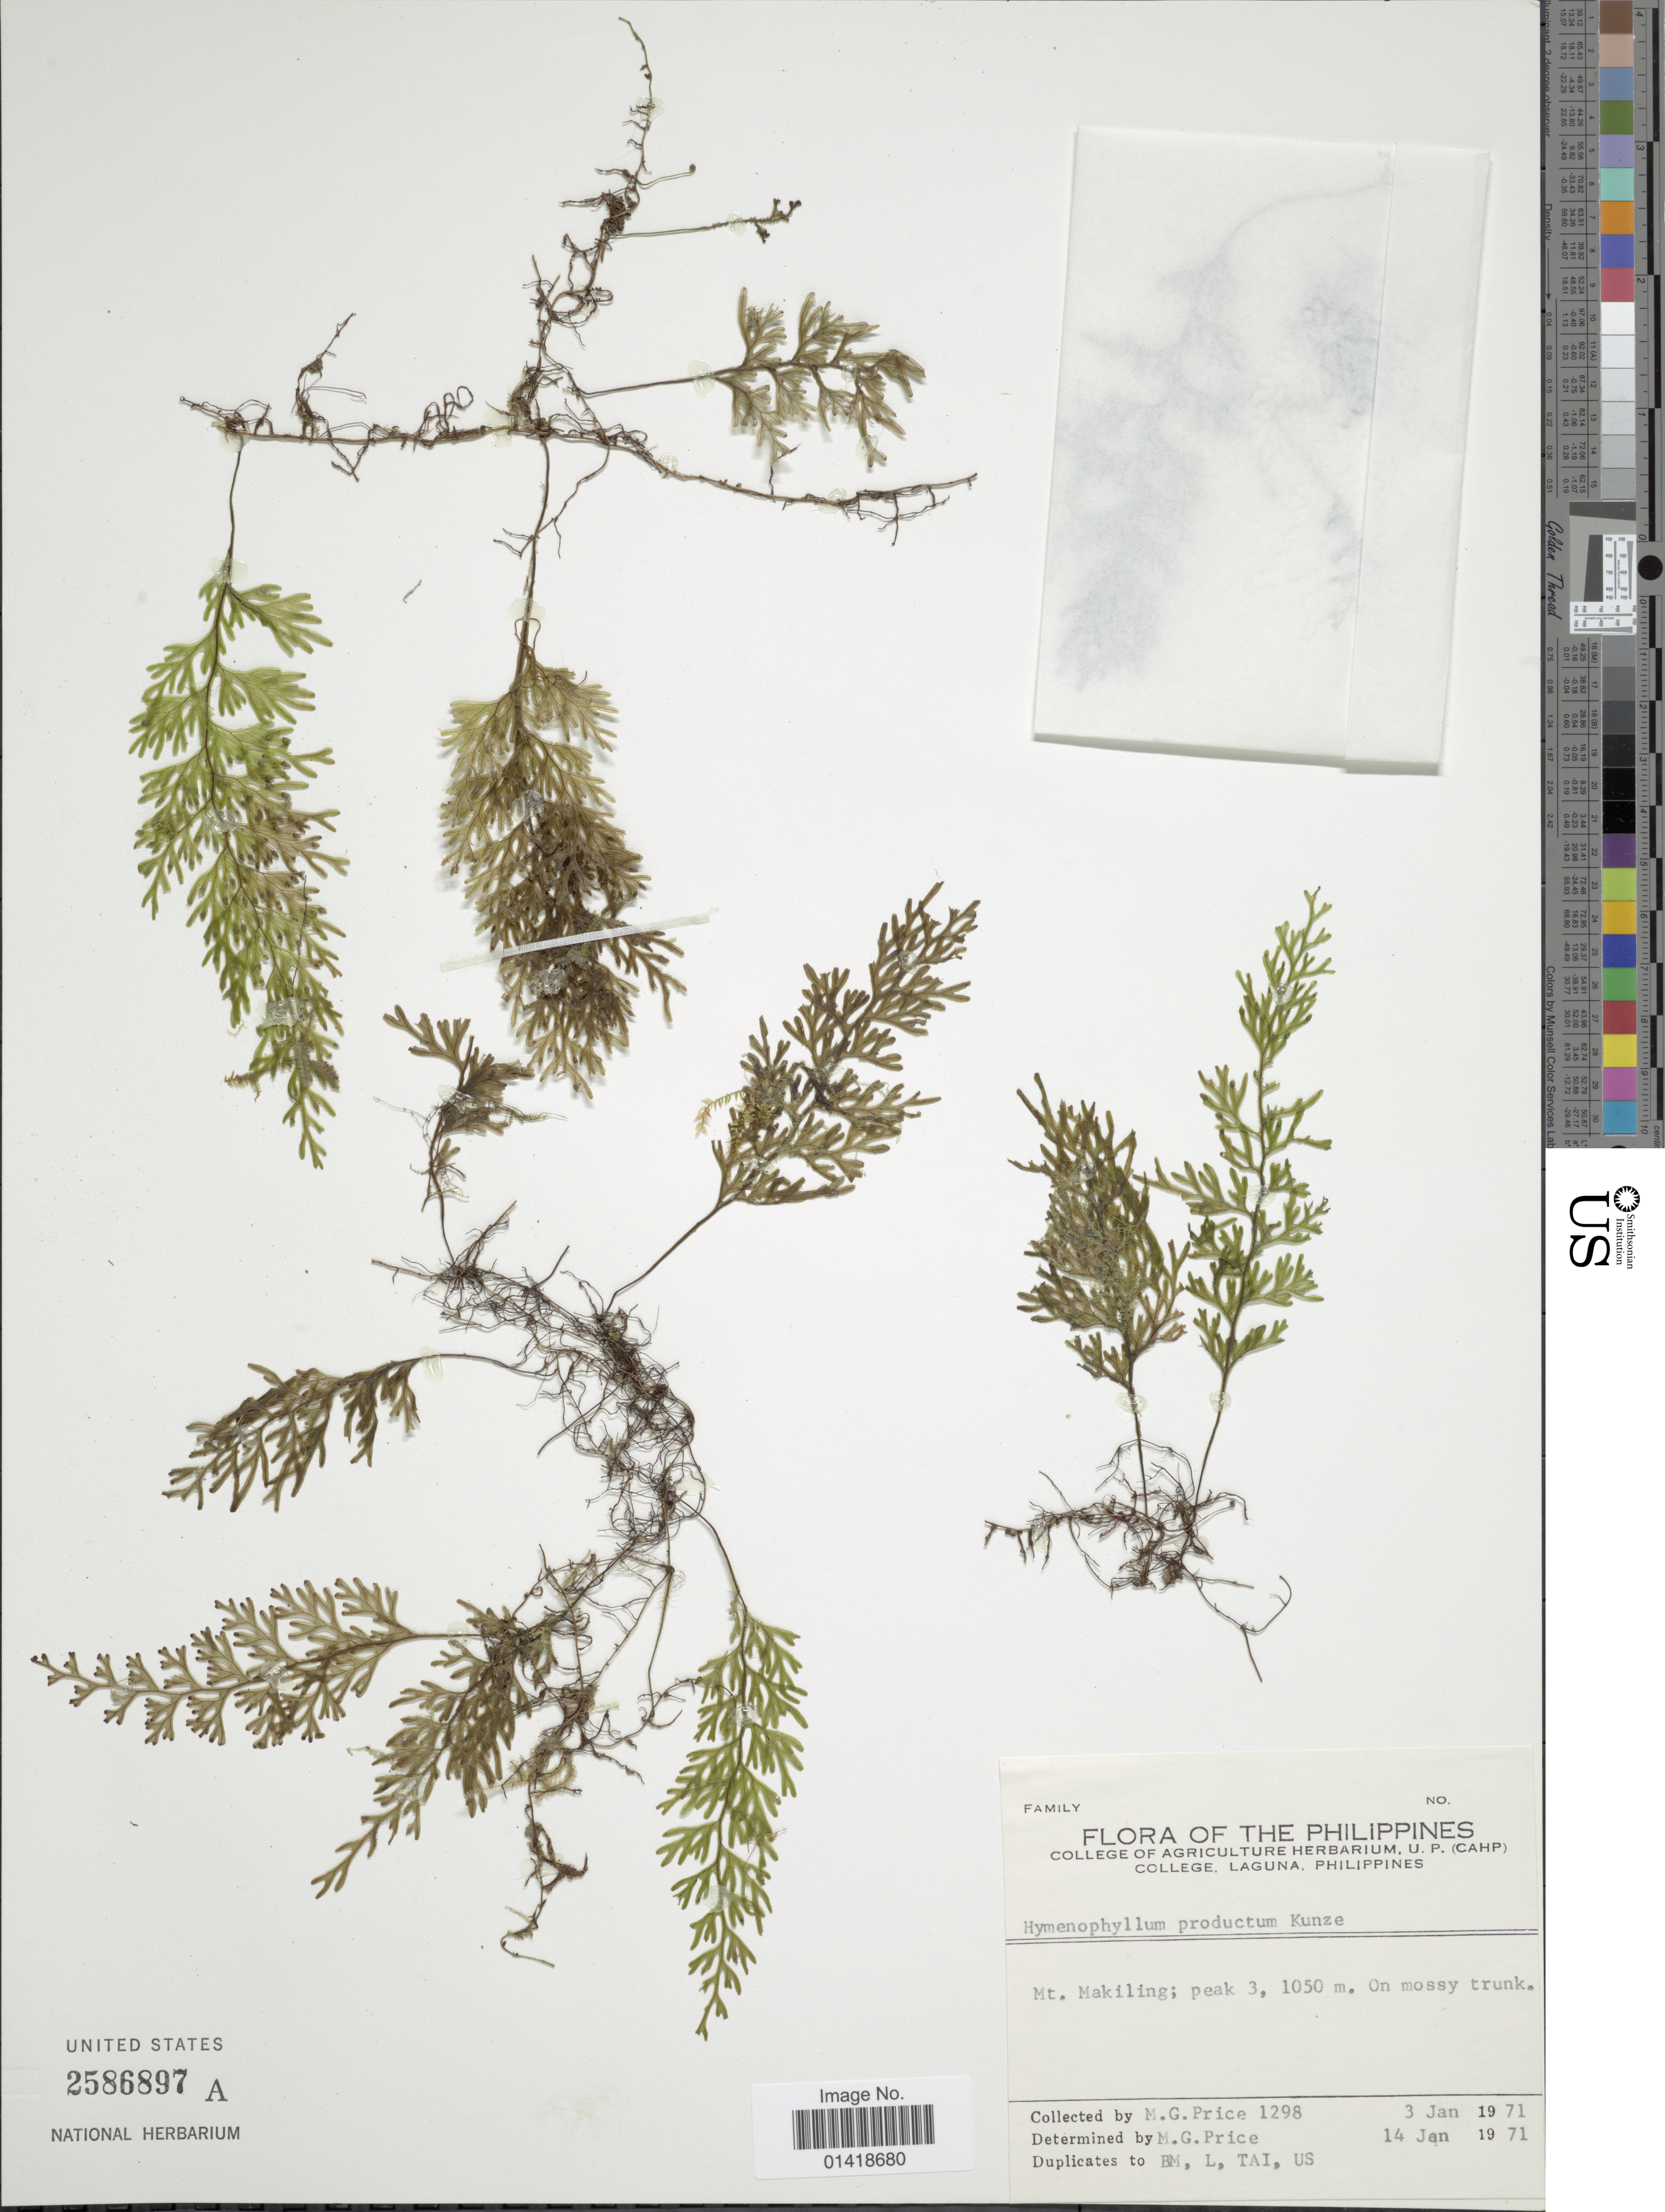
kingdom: Plantae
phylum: Tracheophyta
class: Polypodiopsida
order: Hymenophyllales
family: Hymenophyllaceae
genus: Hymenophyllum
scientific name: Hymenophyllum productum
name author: Kunze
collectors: M. G. Price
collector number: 1298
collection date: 1971-01-03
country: Philippines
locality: The Philippines. Mt,. Makiling; peak 3., Laguna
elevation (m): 1050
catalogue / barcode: US 2586897A